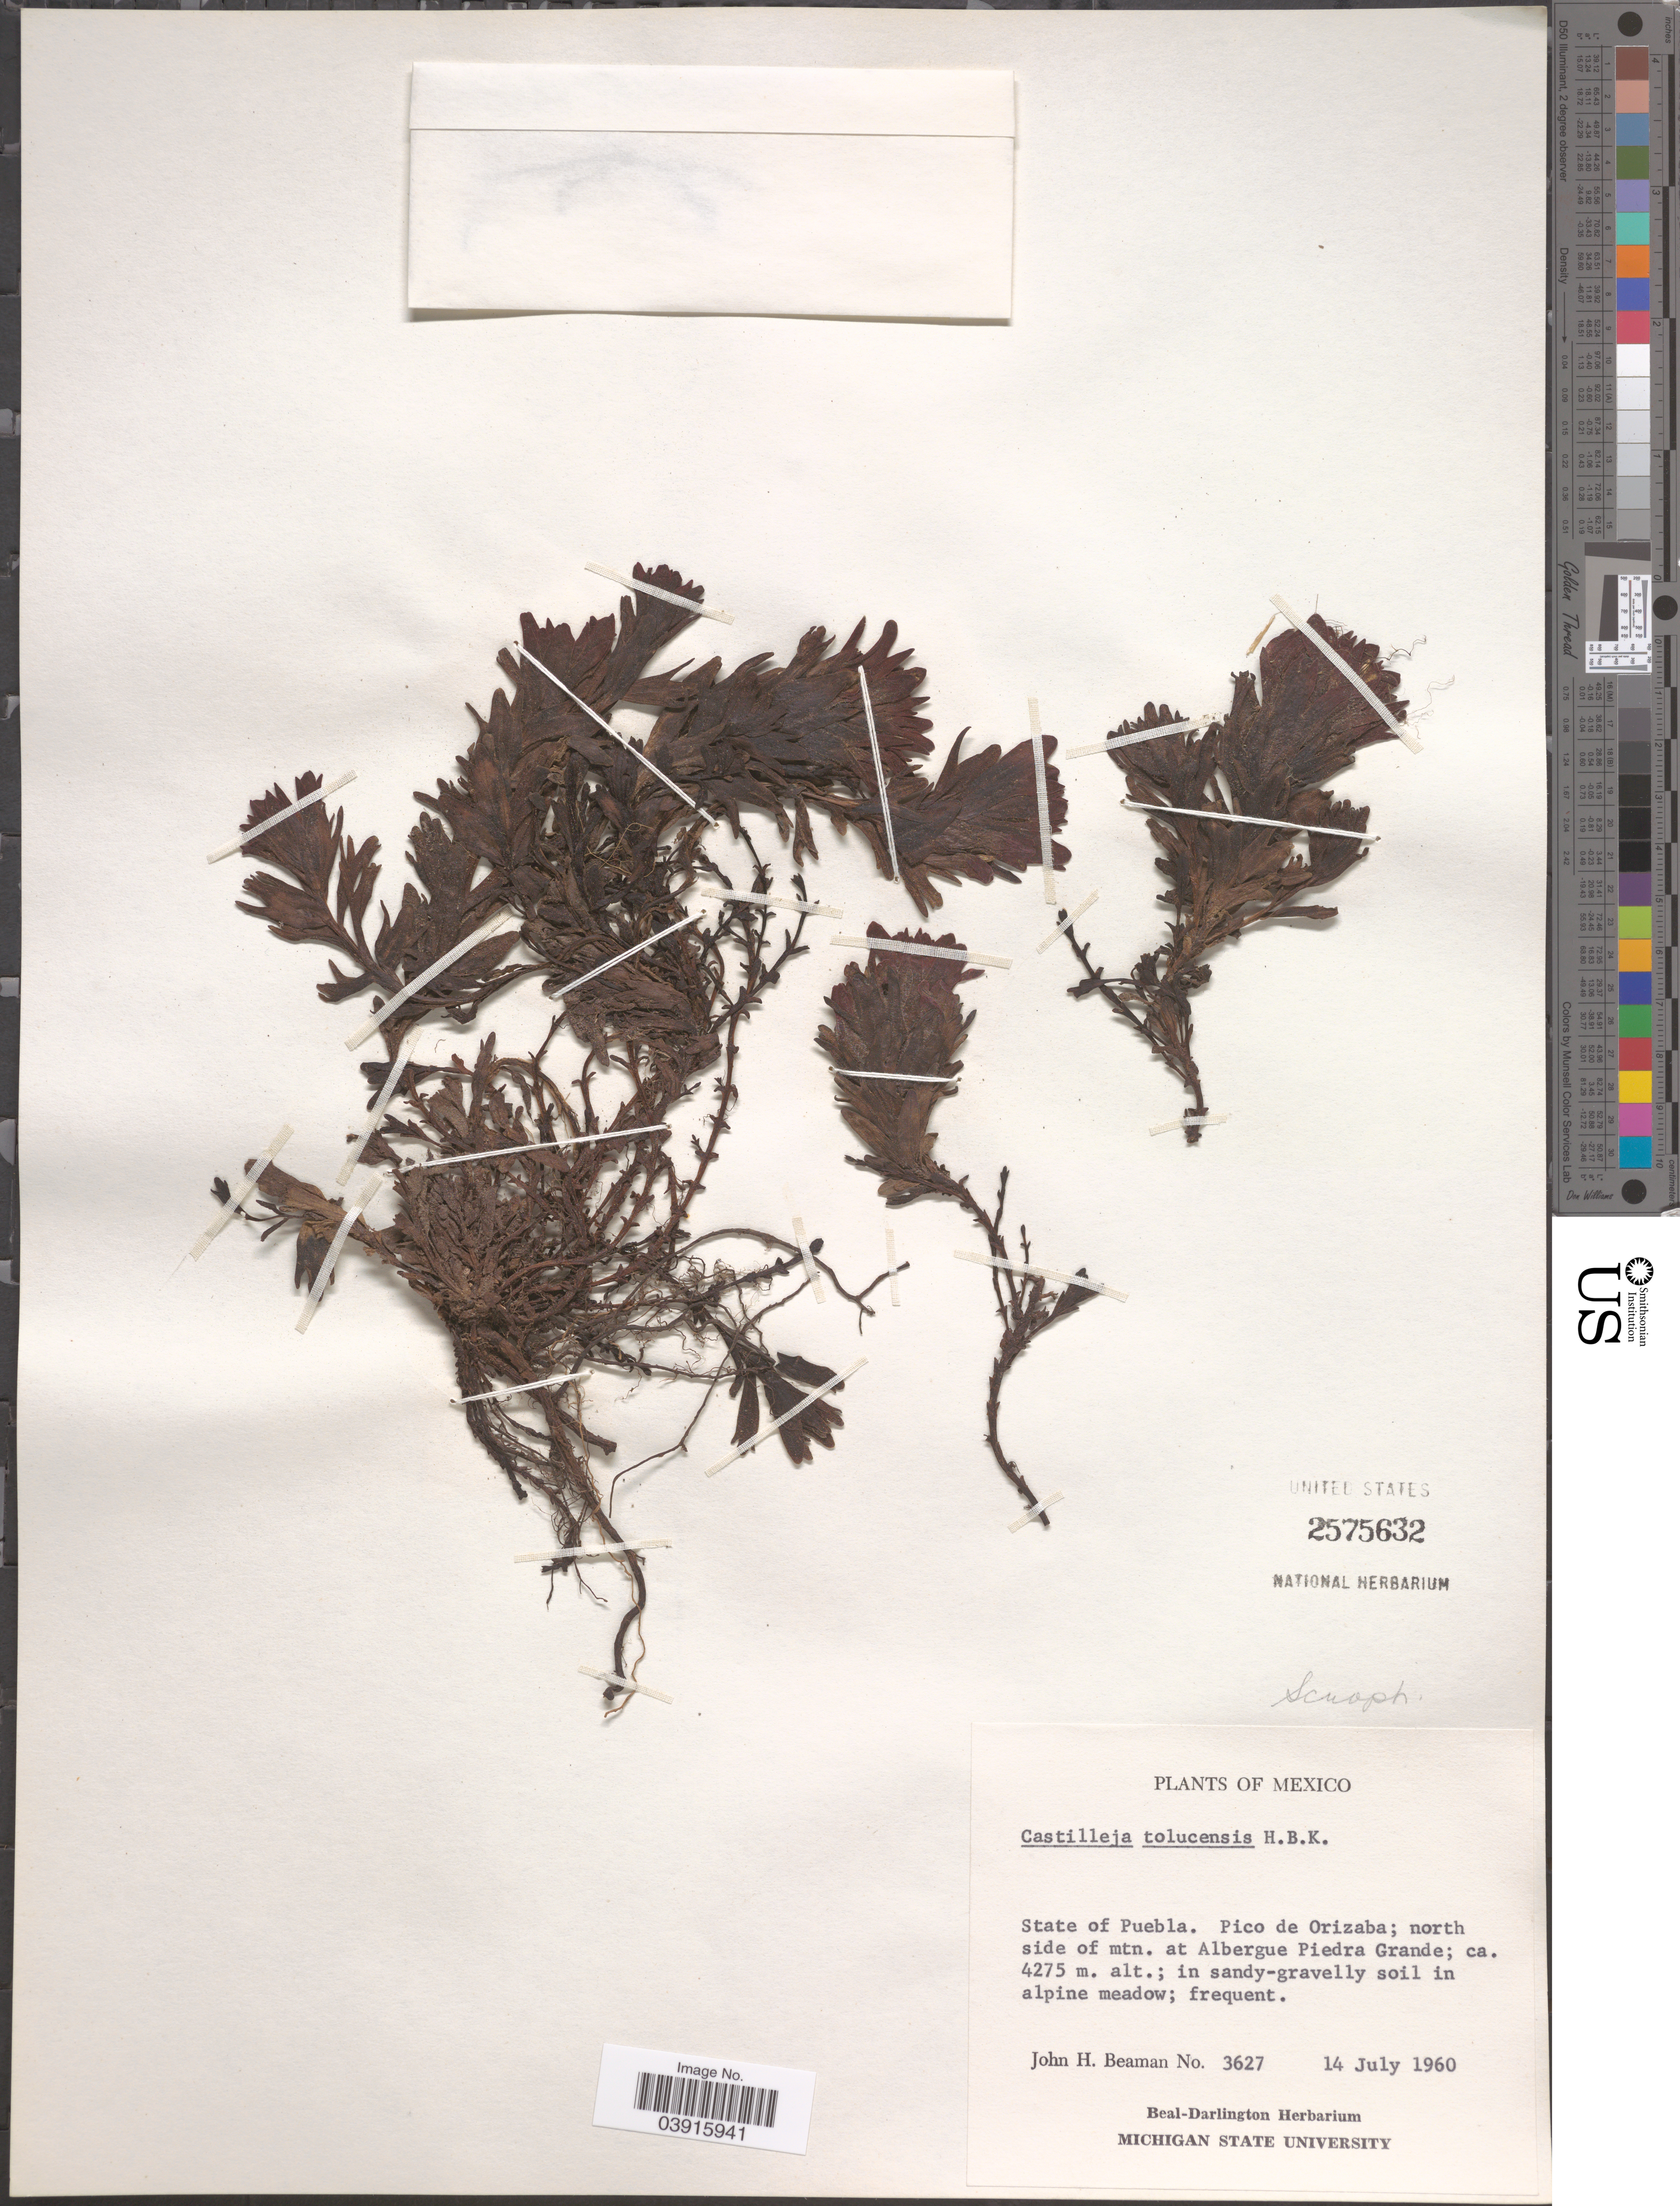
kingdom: Plantae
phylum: Tracheophyta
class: Magnoliopsida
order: Lamiales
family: Orobanchaceae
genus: Castilleja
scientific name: Castilleja toluccensis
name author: Kunth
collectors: J. H. Beaman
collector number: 3627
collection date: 1960-07-14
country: Mexico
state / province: Puebla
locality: Pico de Orizaba; north side of mtn. at Albergue Piedra Grande.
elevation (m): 4275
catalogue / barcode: US 2575632